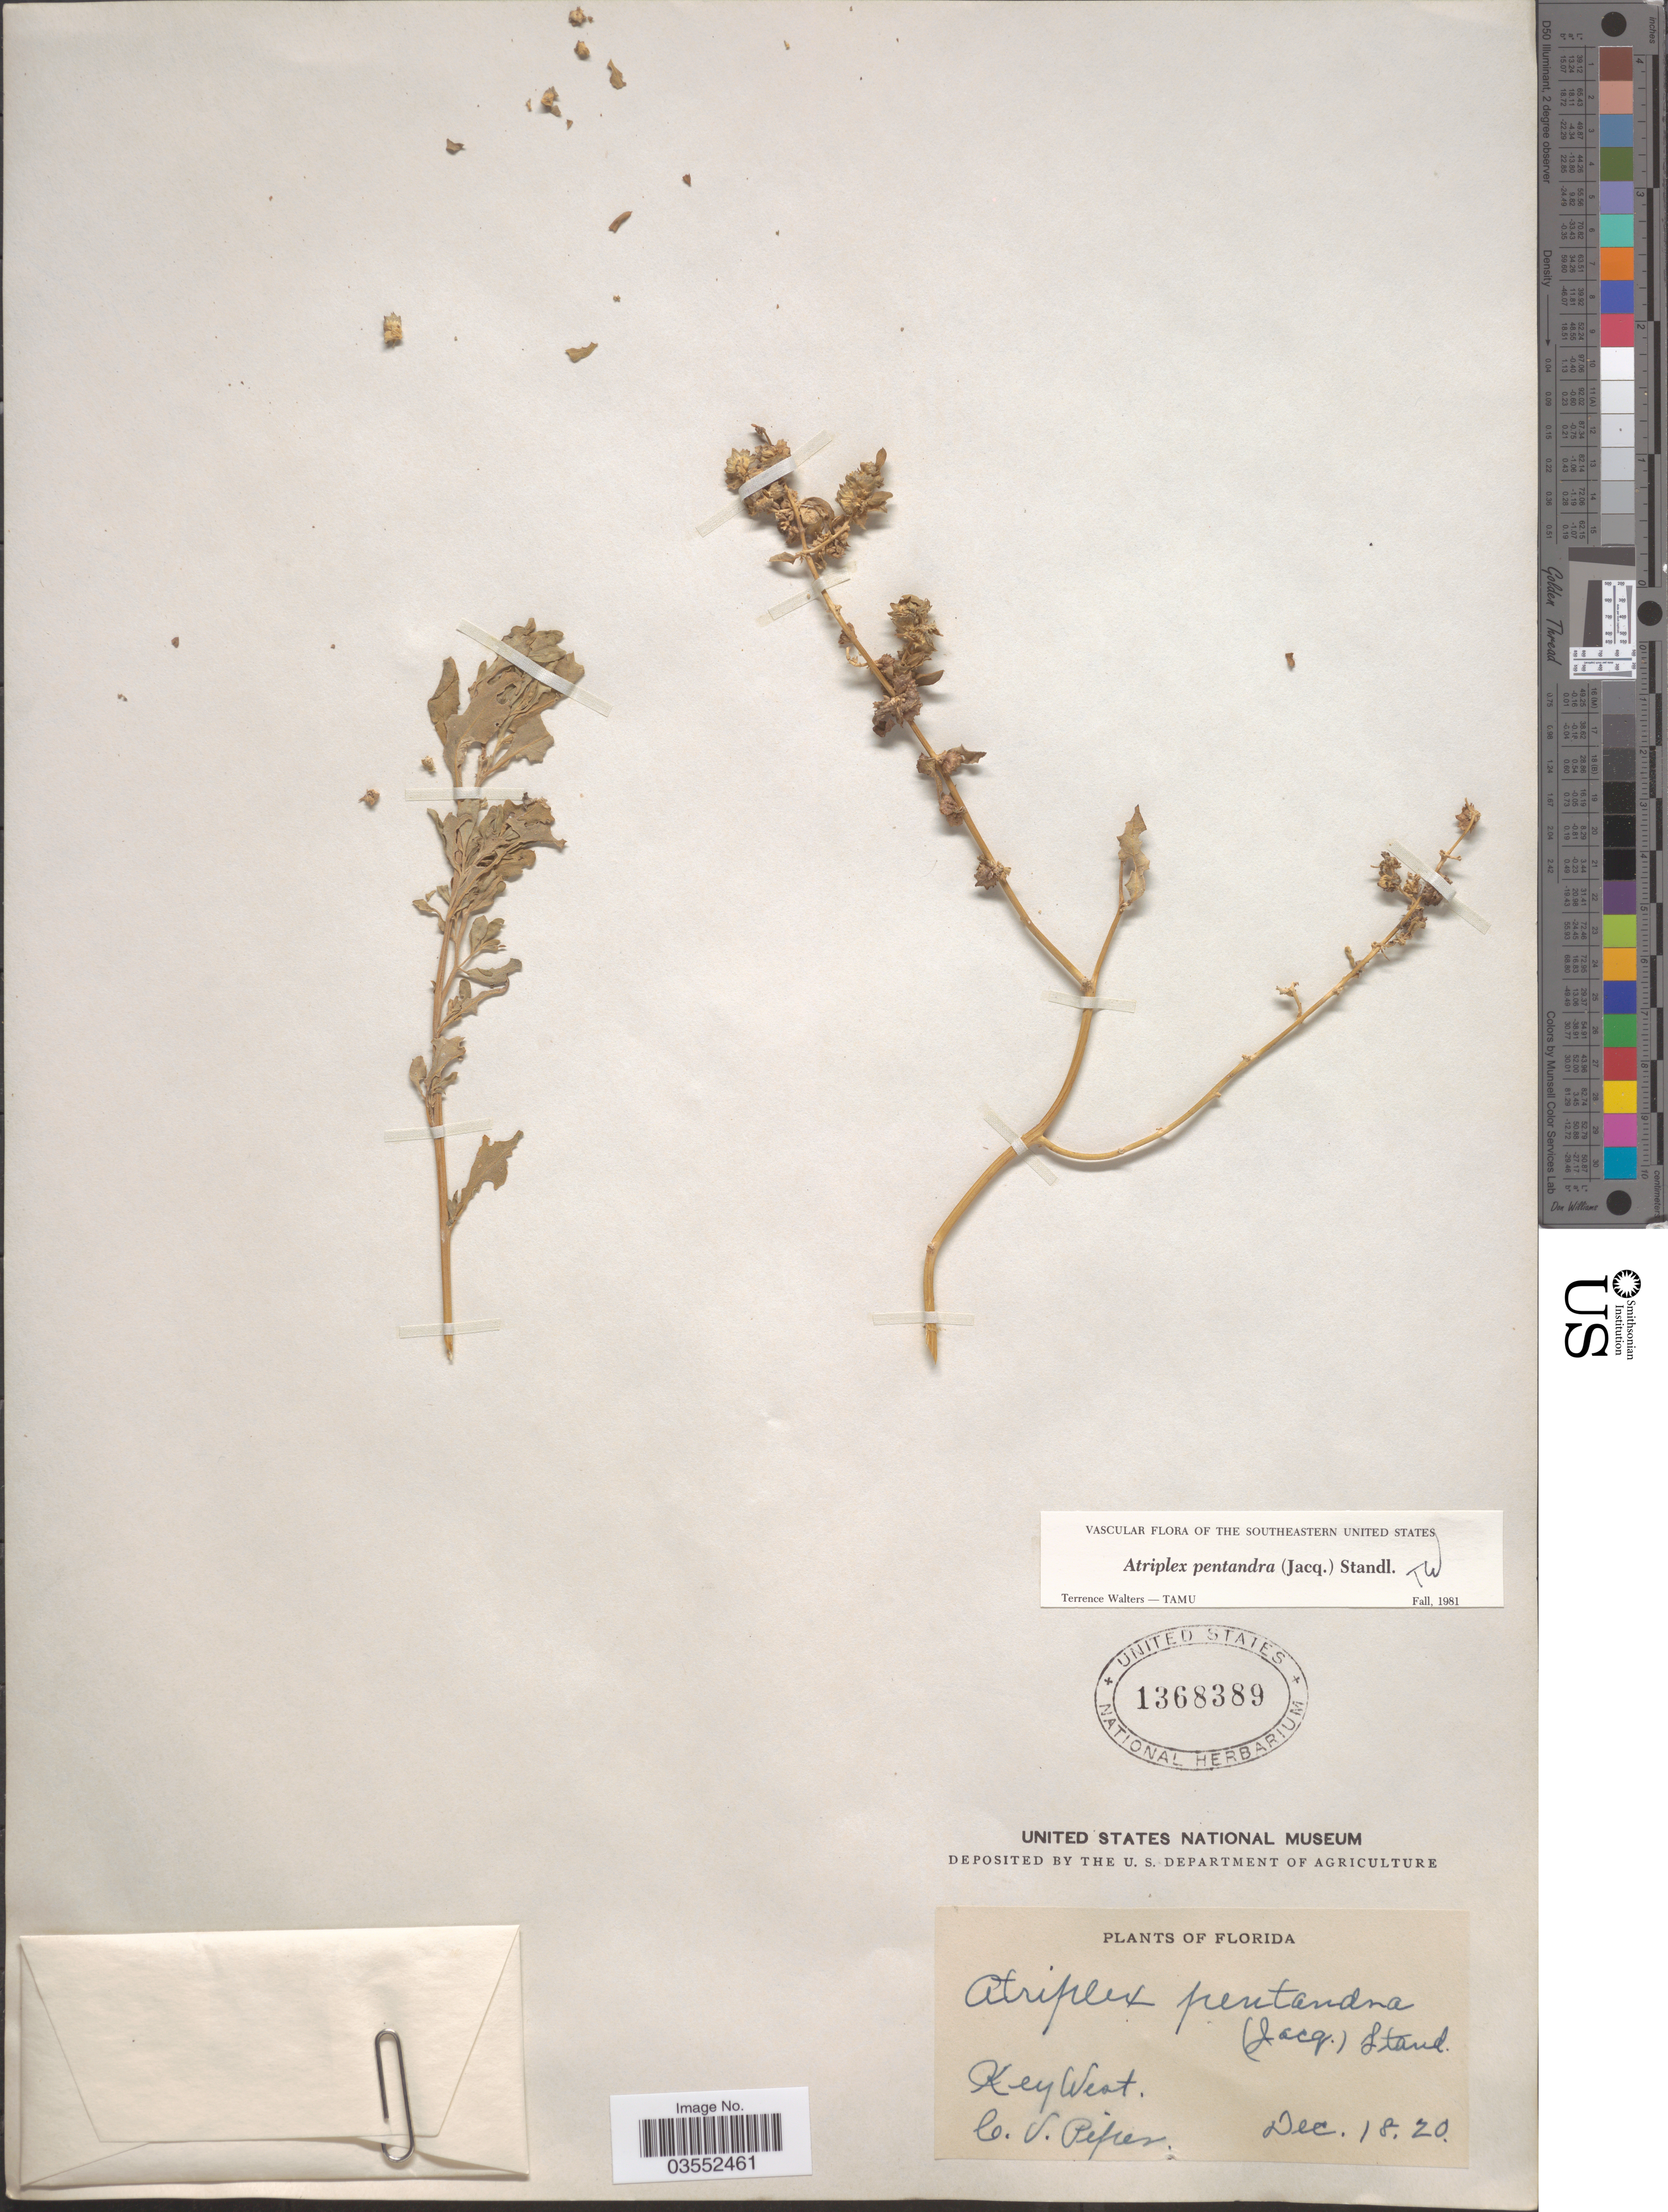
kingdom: Plantae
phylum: Tracheophyta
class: Magnoliopsida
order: Caryophyllales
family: Amaranthaceae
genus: Atriplex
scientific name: Atriplex pentandra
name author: (Jacq.) Standl.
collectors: C. V. Piper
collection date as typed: Transcribed d/m/y: 18/12/20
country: United States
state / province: Florida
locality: Key West.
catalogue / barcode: US 1368389